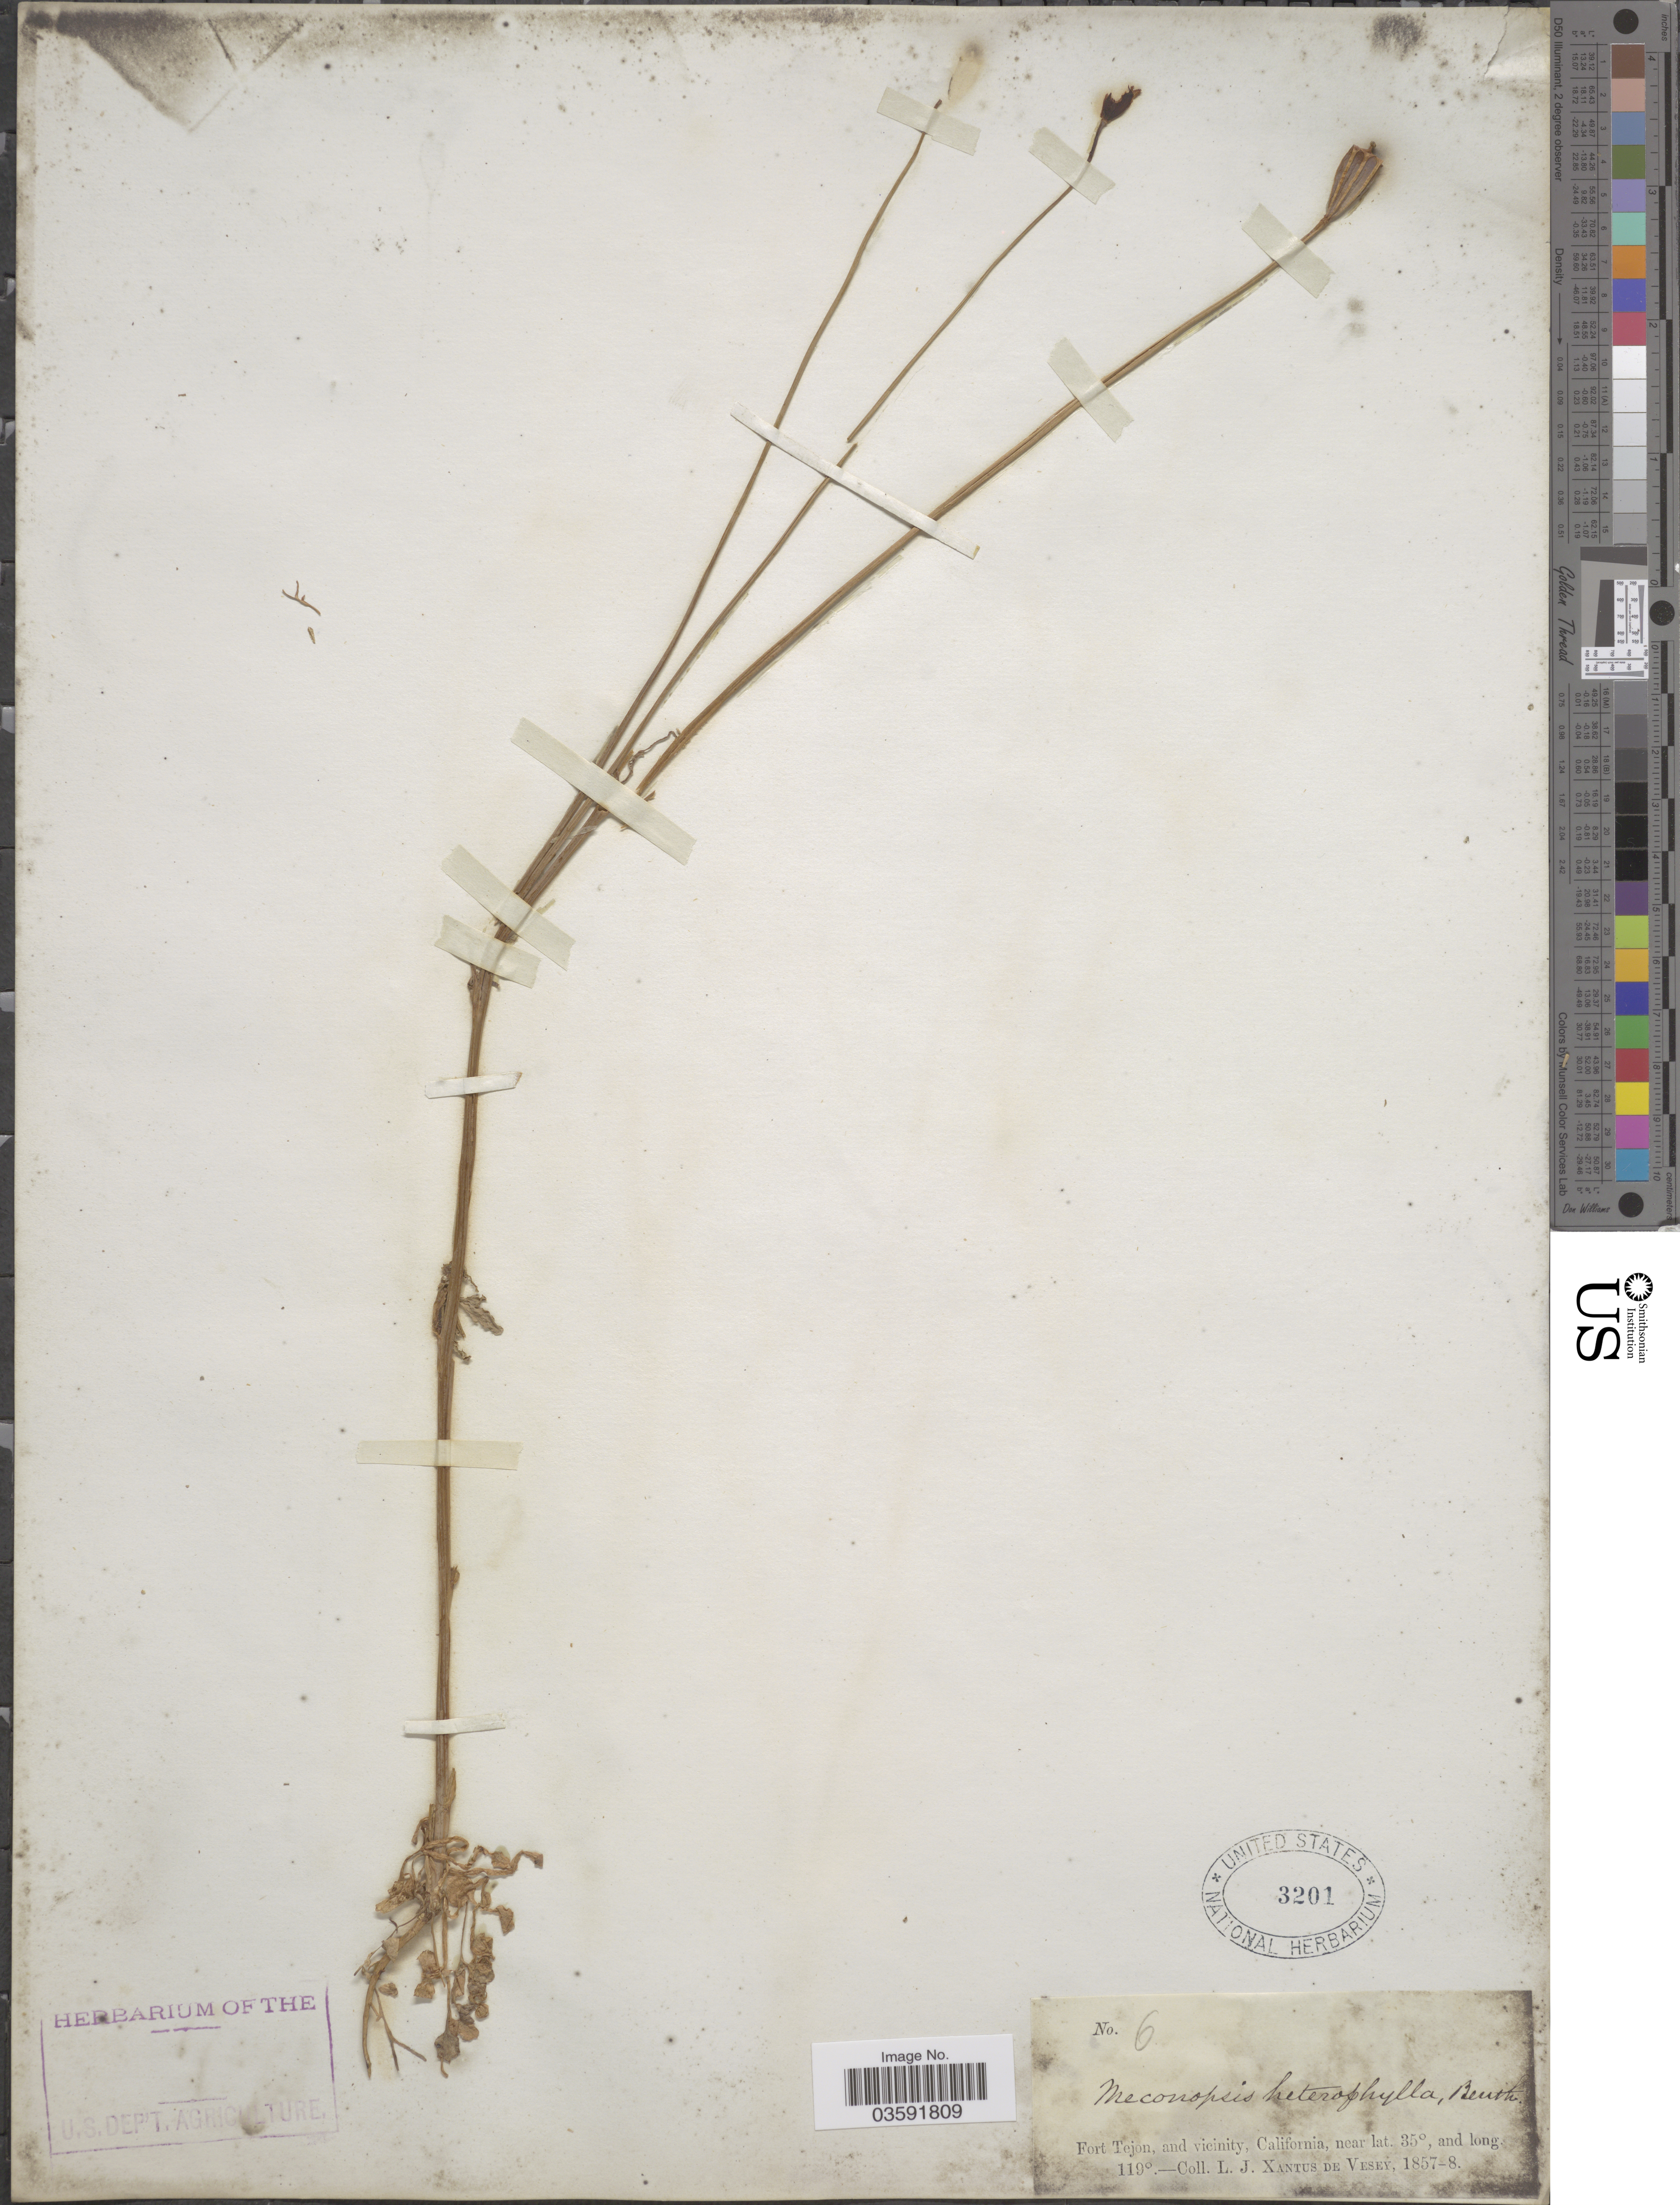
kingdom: Plantae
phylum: Tracheophyta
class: Magnoliopsida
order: Ranunculales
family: Papaveraceae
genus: Papaver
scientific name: Papaver heterophyllum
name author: (Benth.) Greene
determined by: Strong, M. T., (US), Smithsonian Institution - National Museum of Natural History (UNITED STATES)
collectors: L. Xantus de Vesey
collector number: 6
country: United States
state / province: California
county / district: Kern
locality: Fort Tejon, and vicinity.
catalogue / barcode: US 3201